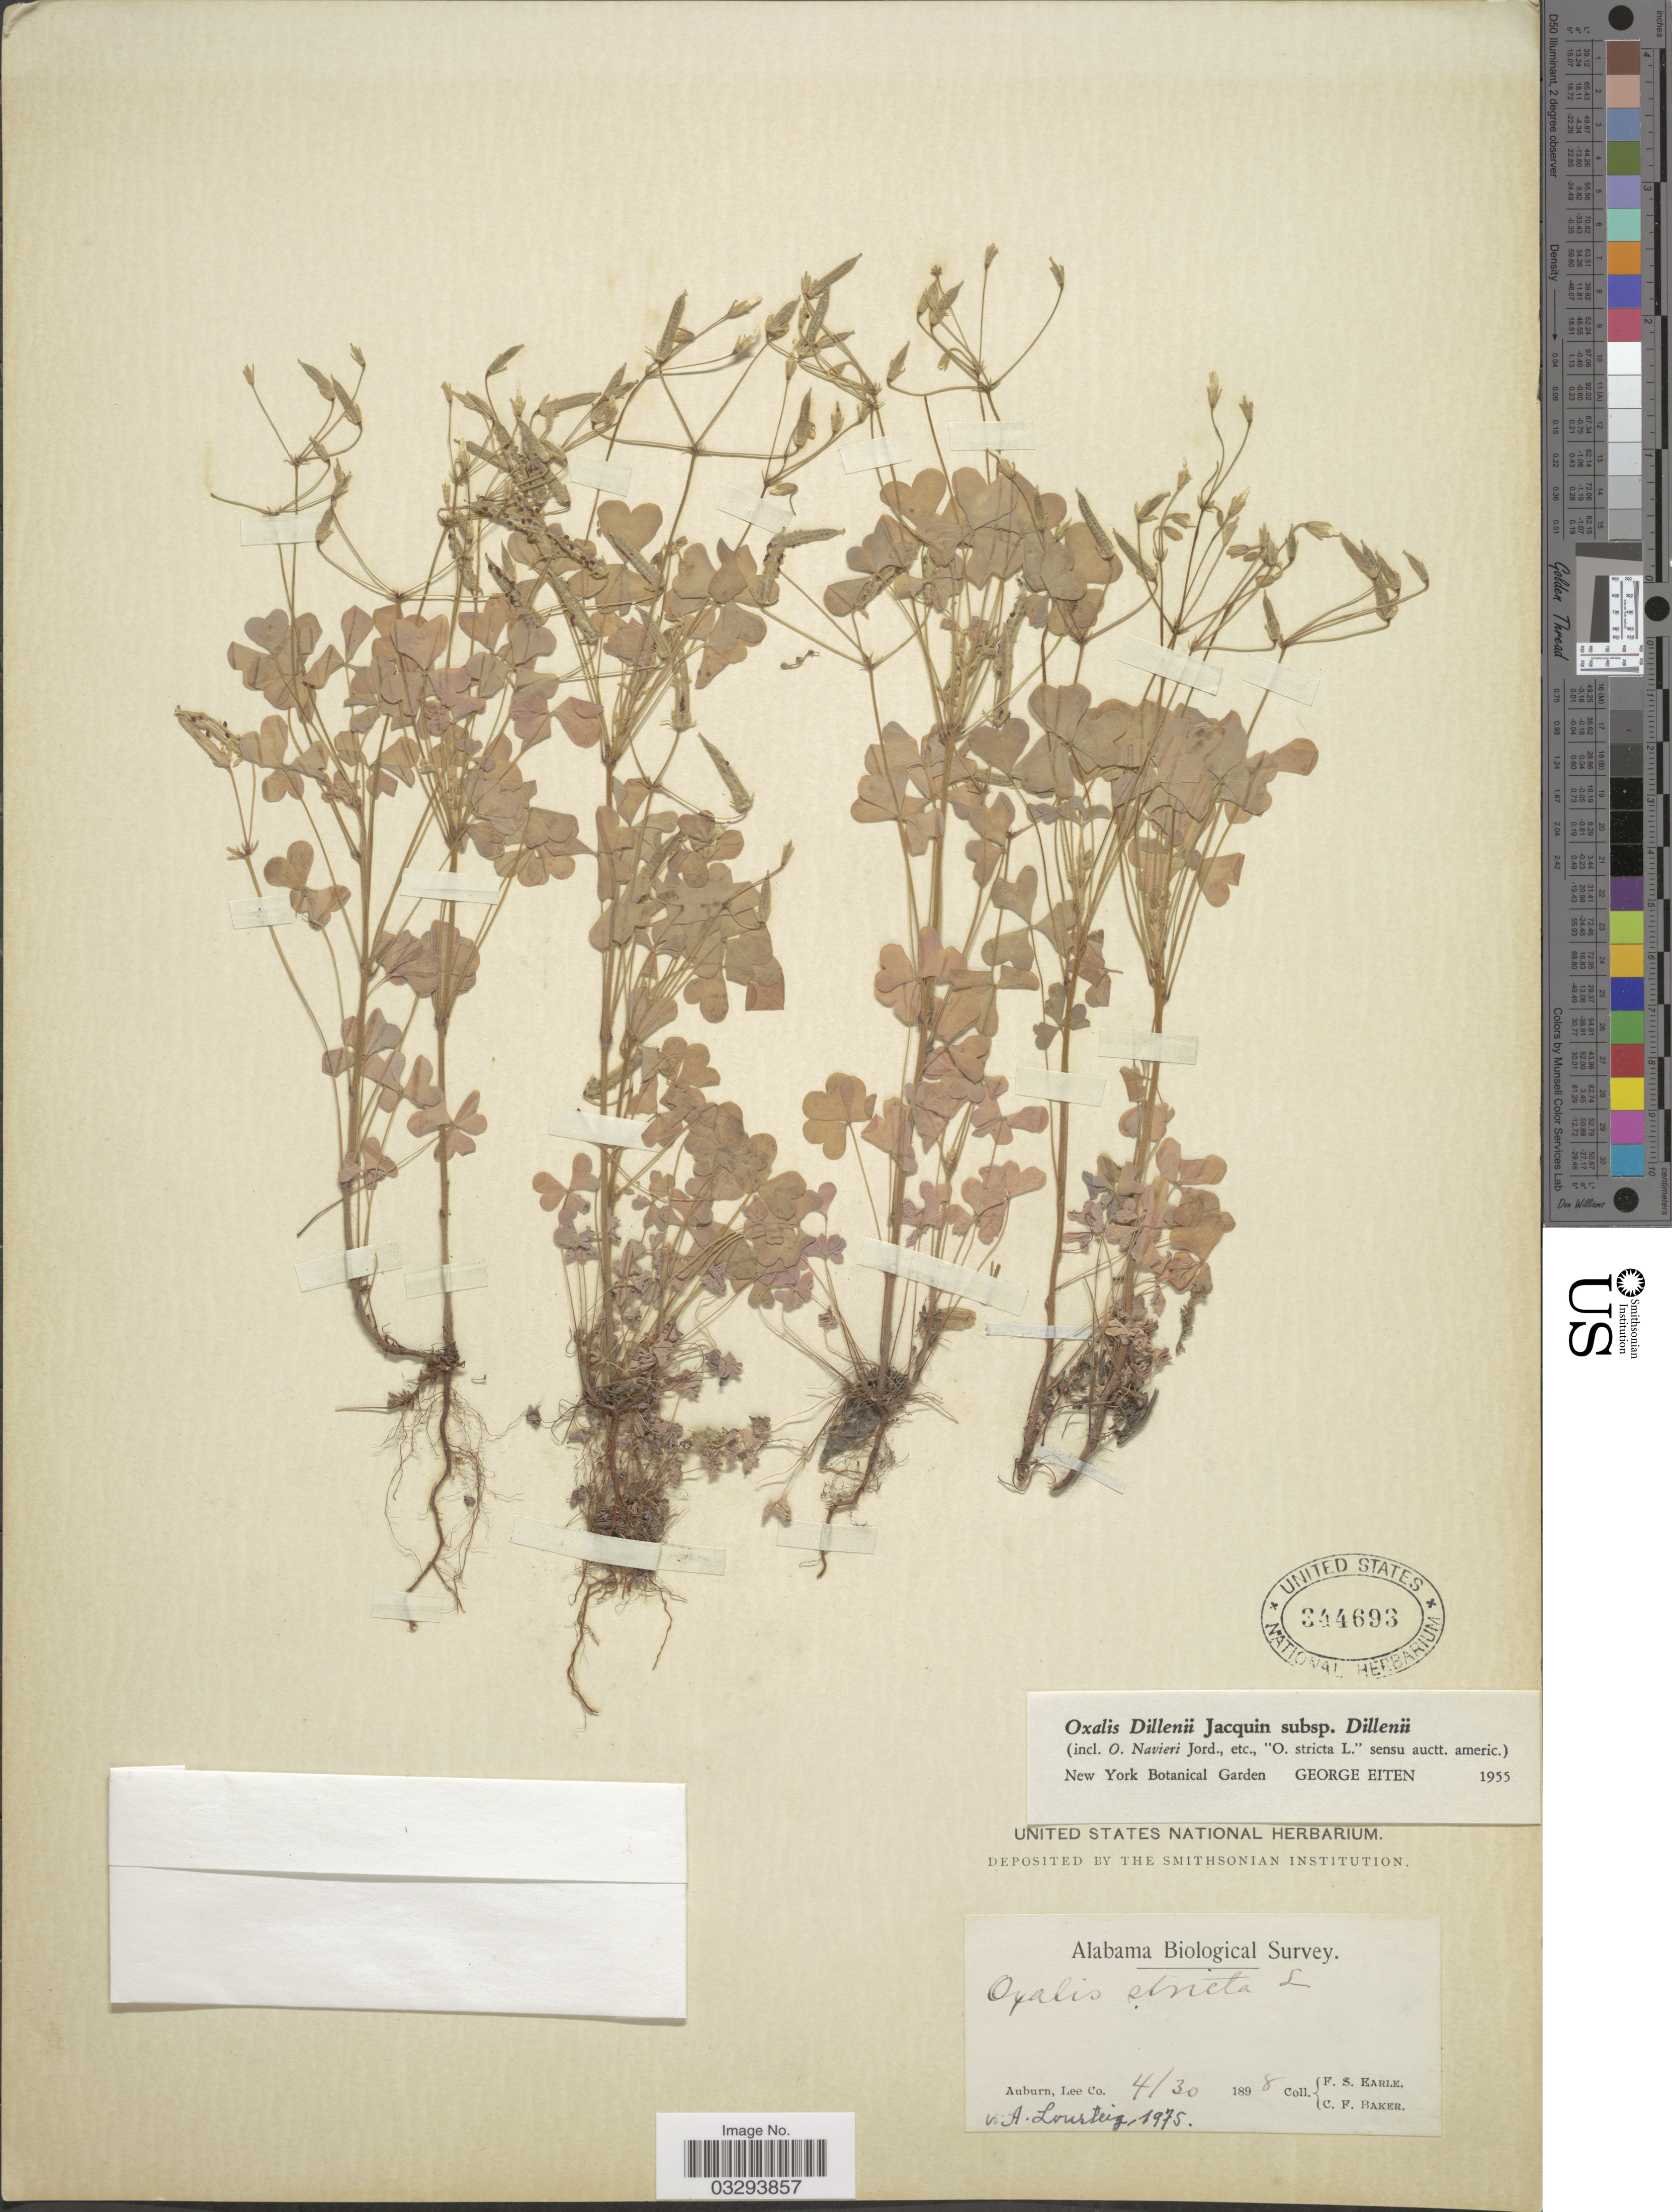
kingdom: Plantae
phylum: Tracheophyta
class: Magnoliopsida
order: Oxalidales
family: Oxalidaceae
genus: Oxalis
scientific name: Oxalis stricta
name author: L.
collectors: F. S. Earle & C. F. Baker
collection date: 1898-04-30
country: United States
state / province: Alabama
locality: Auburn, Lee Co.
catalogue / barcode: US 344693